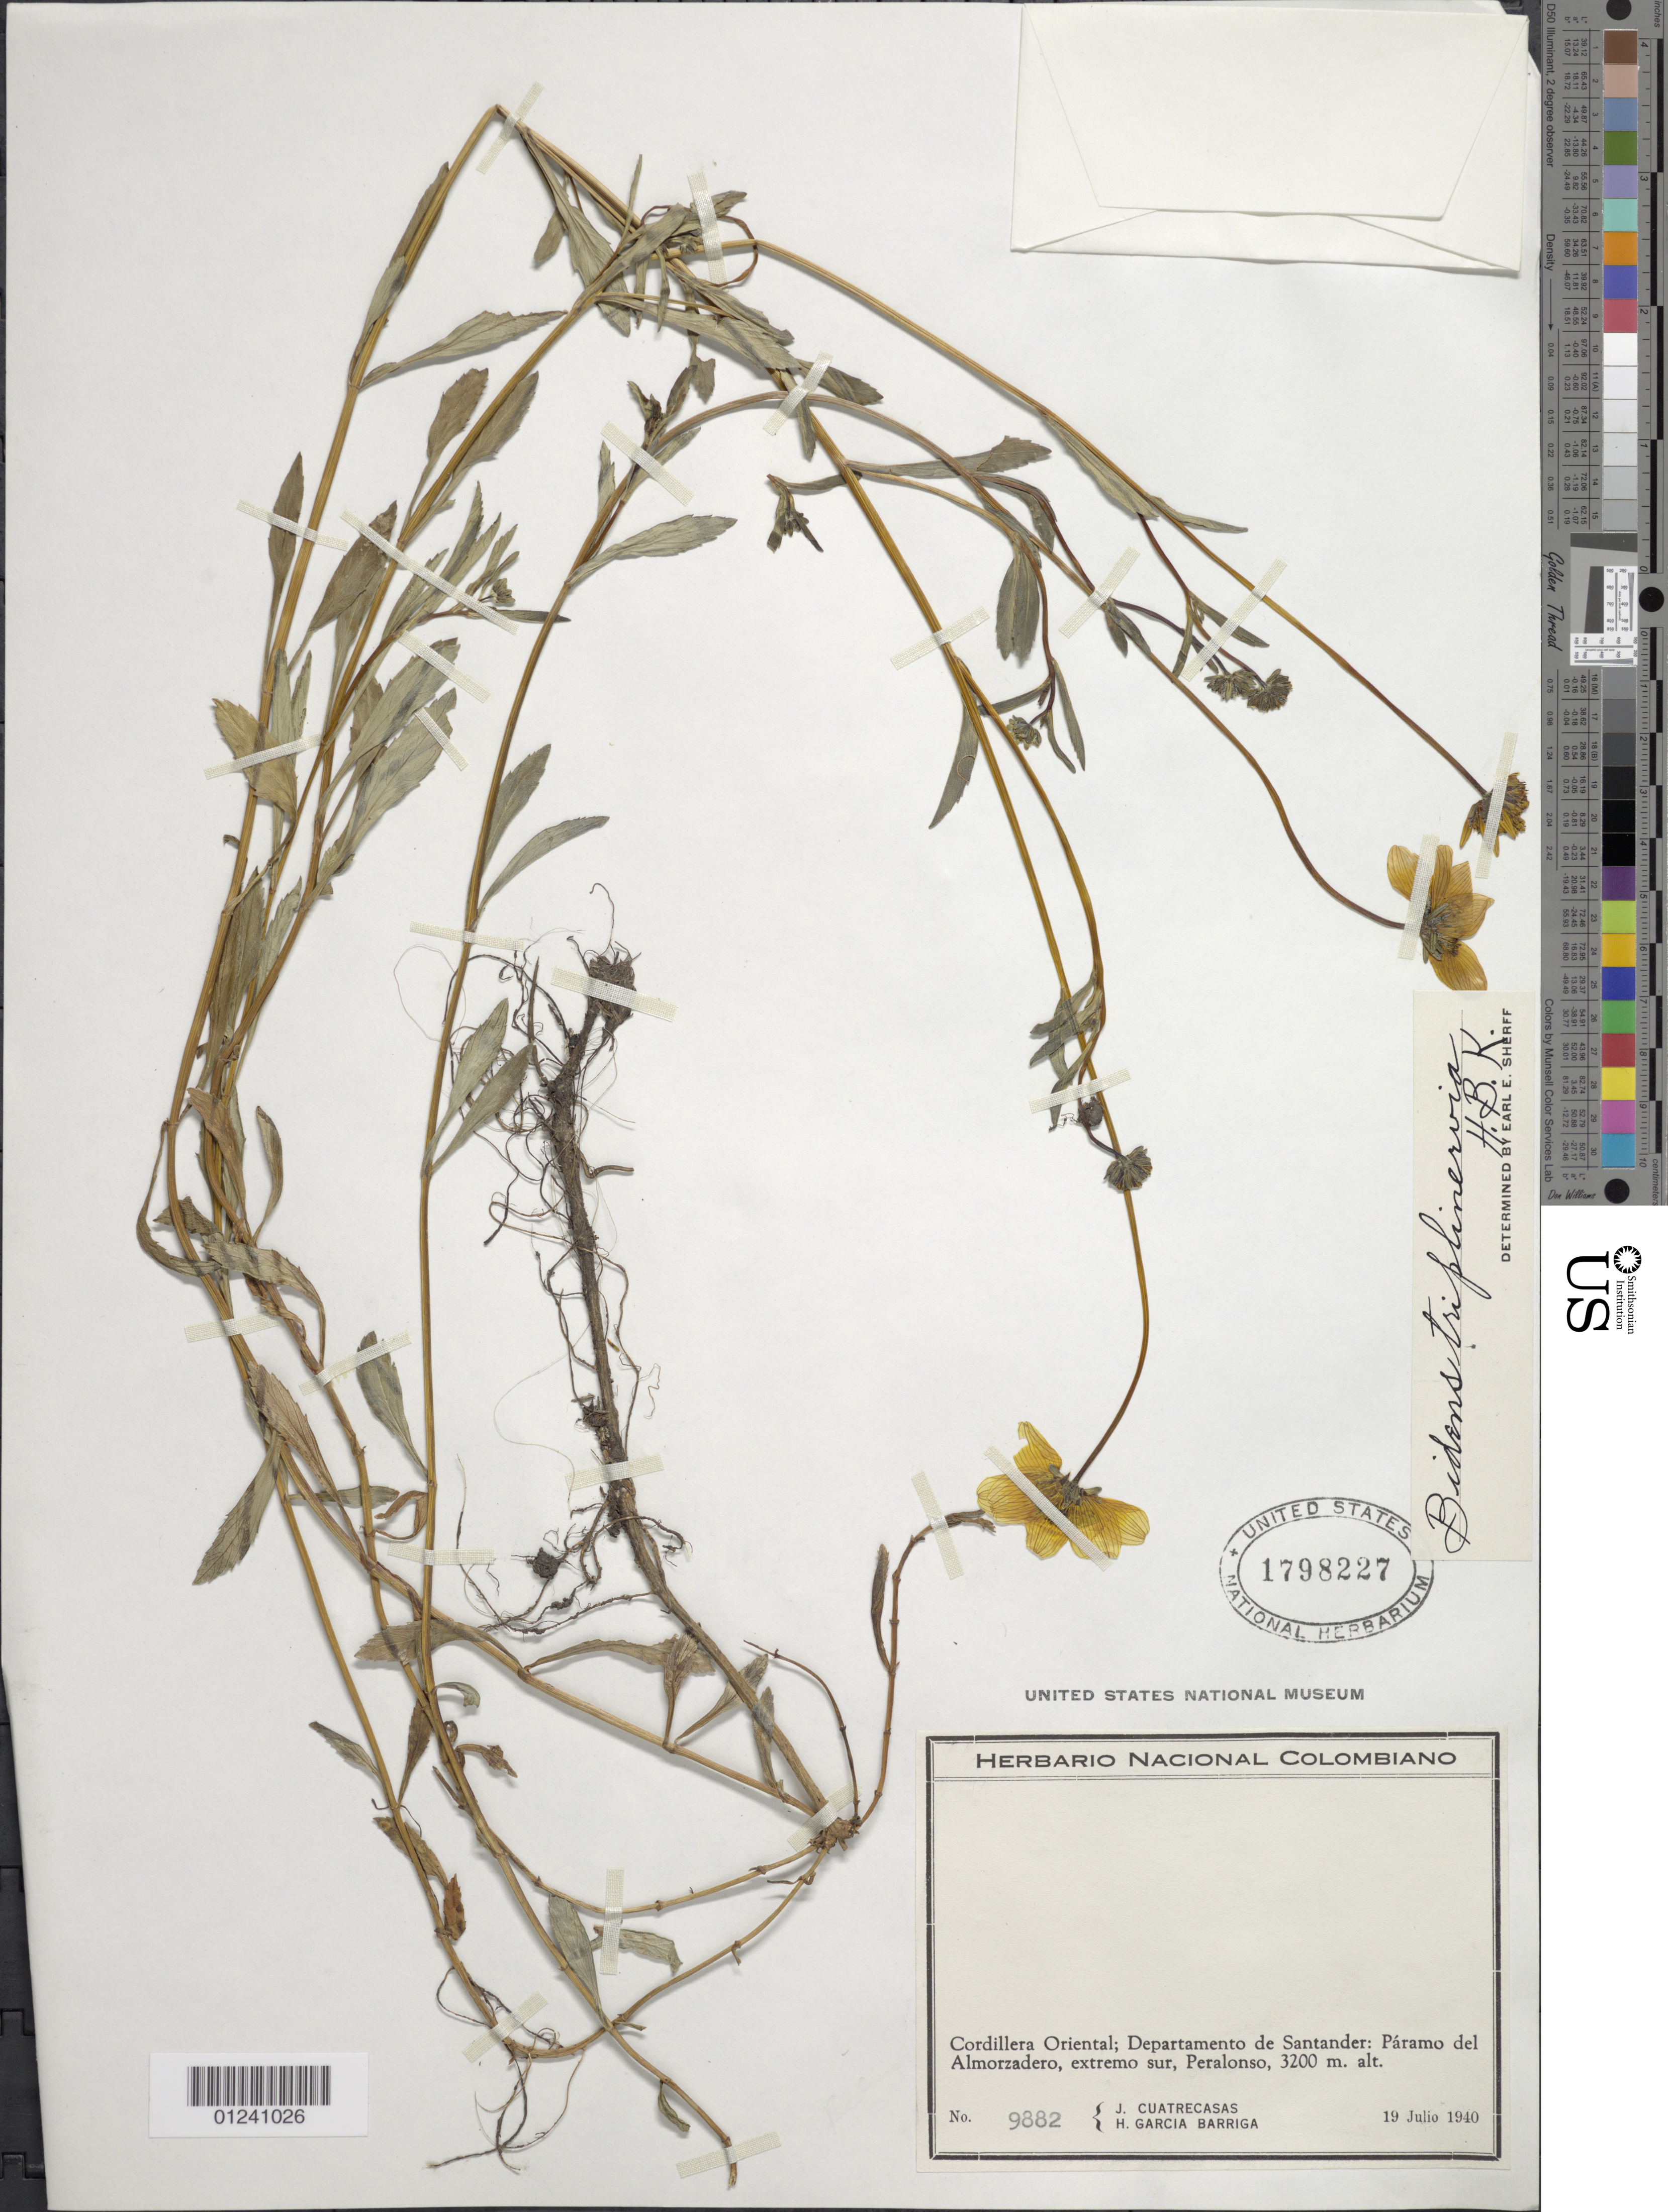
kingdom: Plantae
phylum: Tracheophyta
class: Magnoliopsida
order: Asterales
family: Asteraceae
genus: Bidens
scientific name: Bidens triplinervia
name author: Kunth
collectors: J. Cuatrecasas & H. García Barriga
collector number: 9882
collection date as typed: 19 Jul 1940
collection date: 1940-07-19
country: Colombia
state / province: Santander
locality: Cordillera Oriental, Páramo del Almorzadero, extremo sur, Peralonso. [Cordillera Oriental, Páramo del Almorzadero, S end, Peralonso.]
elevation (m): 3200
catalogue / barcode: US 1798227